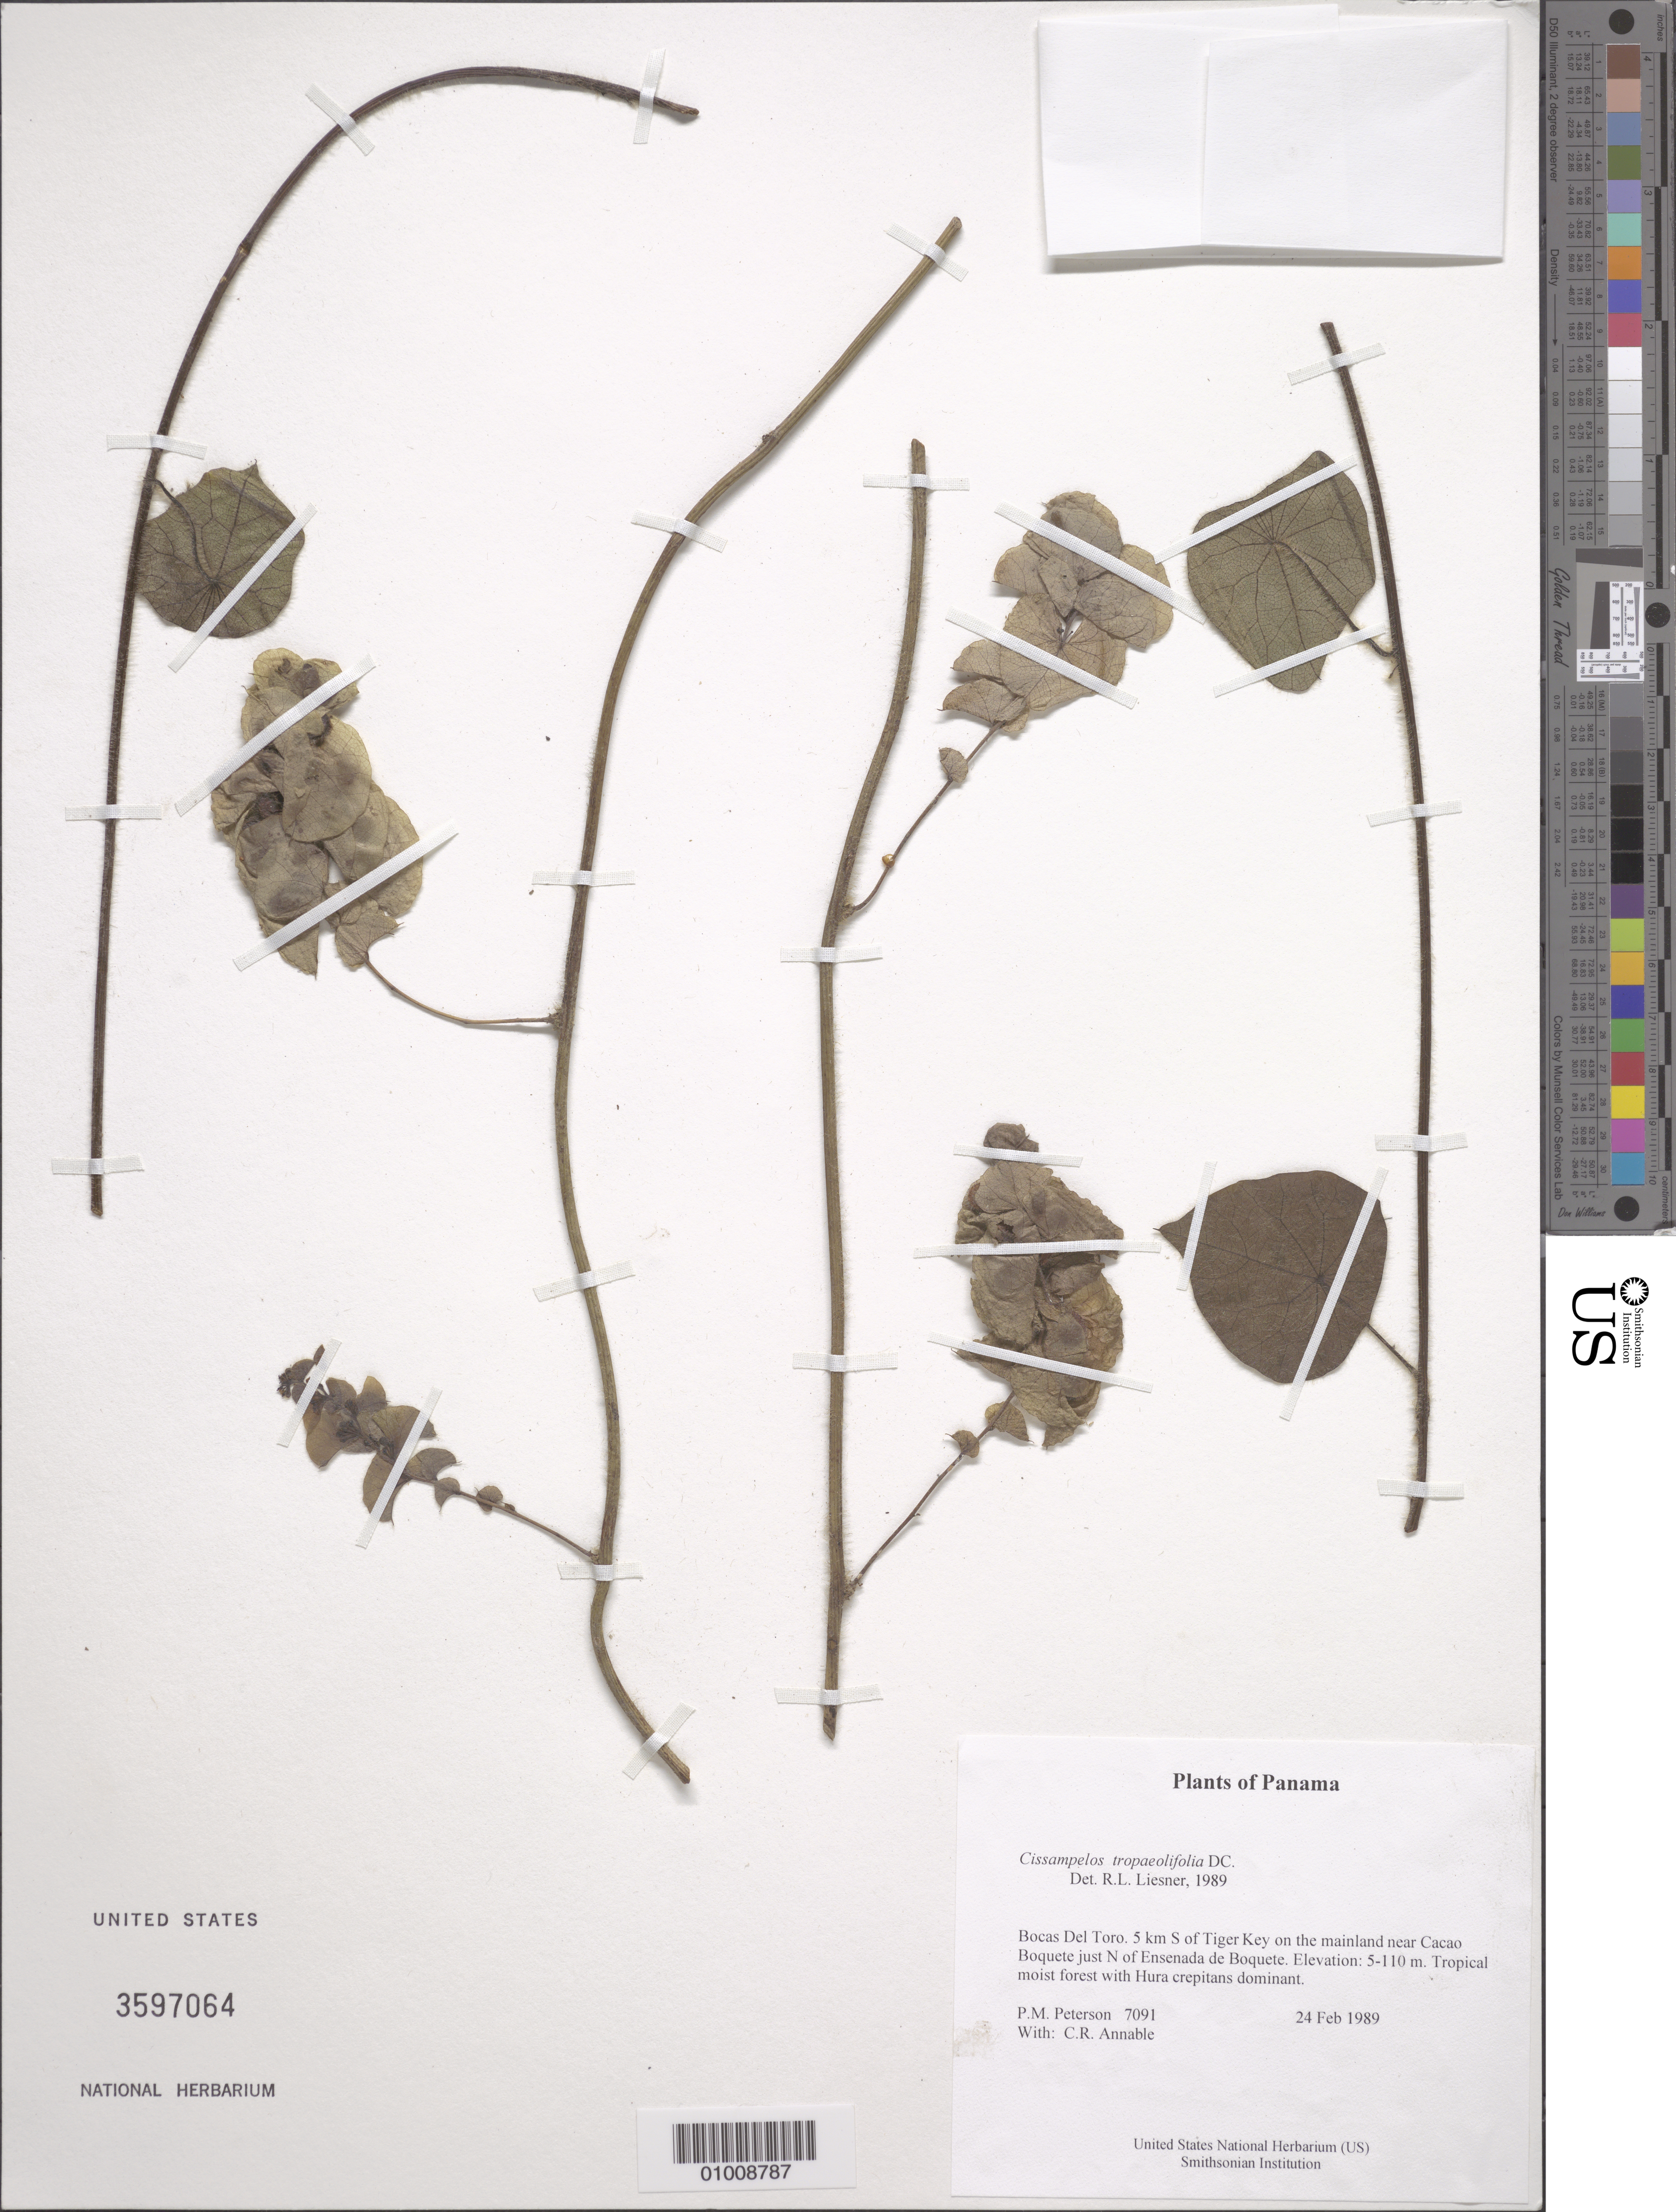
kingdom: Plantae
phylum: Tracheophyta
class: Magnoliopsida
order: Ranunculales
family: Menispermaceae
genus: Cissampelos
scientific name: Cissampelos tropaeolifolia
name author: DC.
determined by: Liesner, R. L.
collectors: P. M. Peterson & C. R. Annable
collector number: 07091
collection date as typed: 24 Feb 1989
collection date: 1989-02-24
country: Panama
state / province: Bocas del Toro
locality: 5 km S of Tiger Key on the mainland near Cacao Boquete just N of Ensenada de Boquete.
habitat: Tropical moist forest with Hura crepitans dominant.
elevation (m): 5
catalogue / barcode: US 3597064